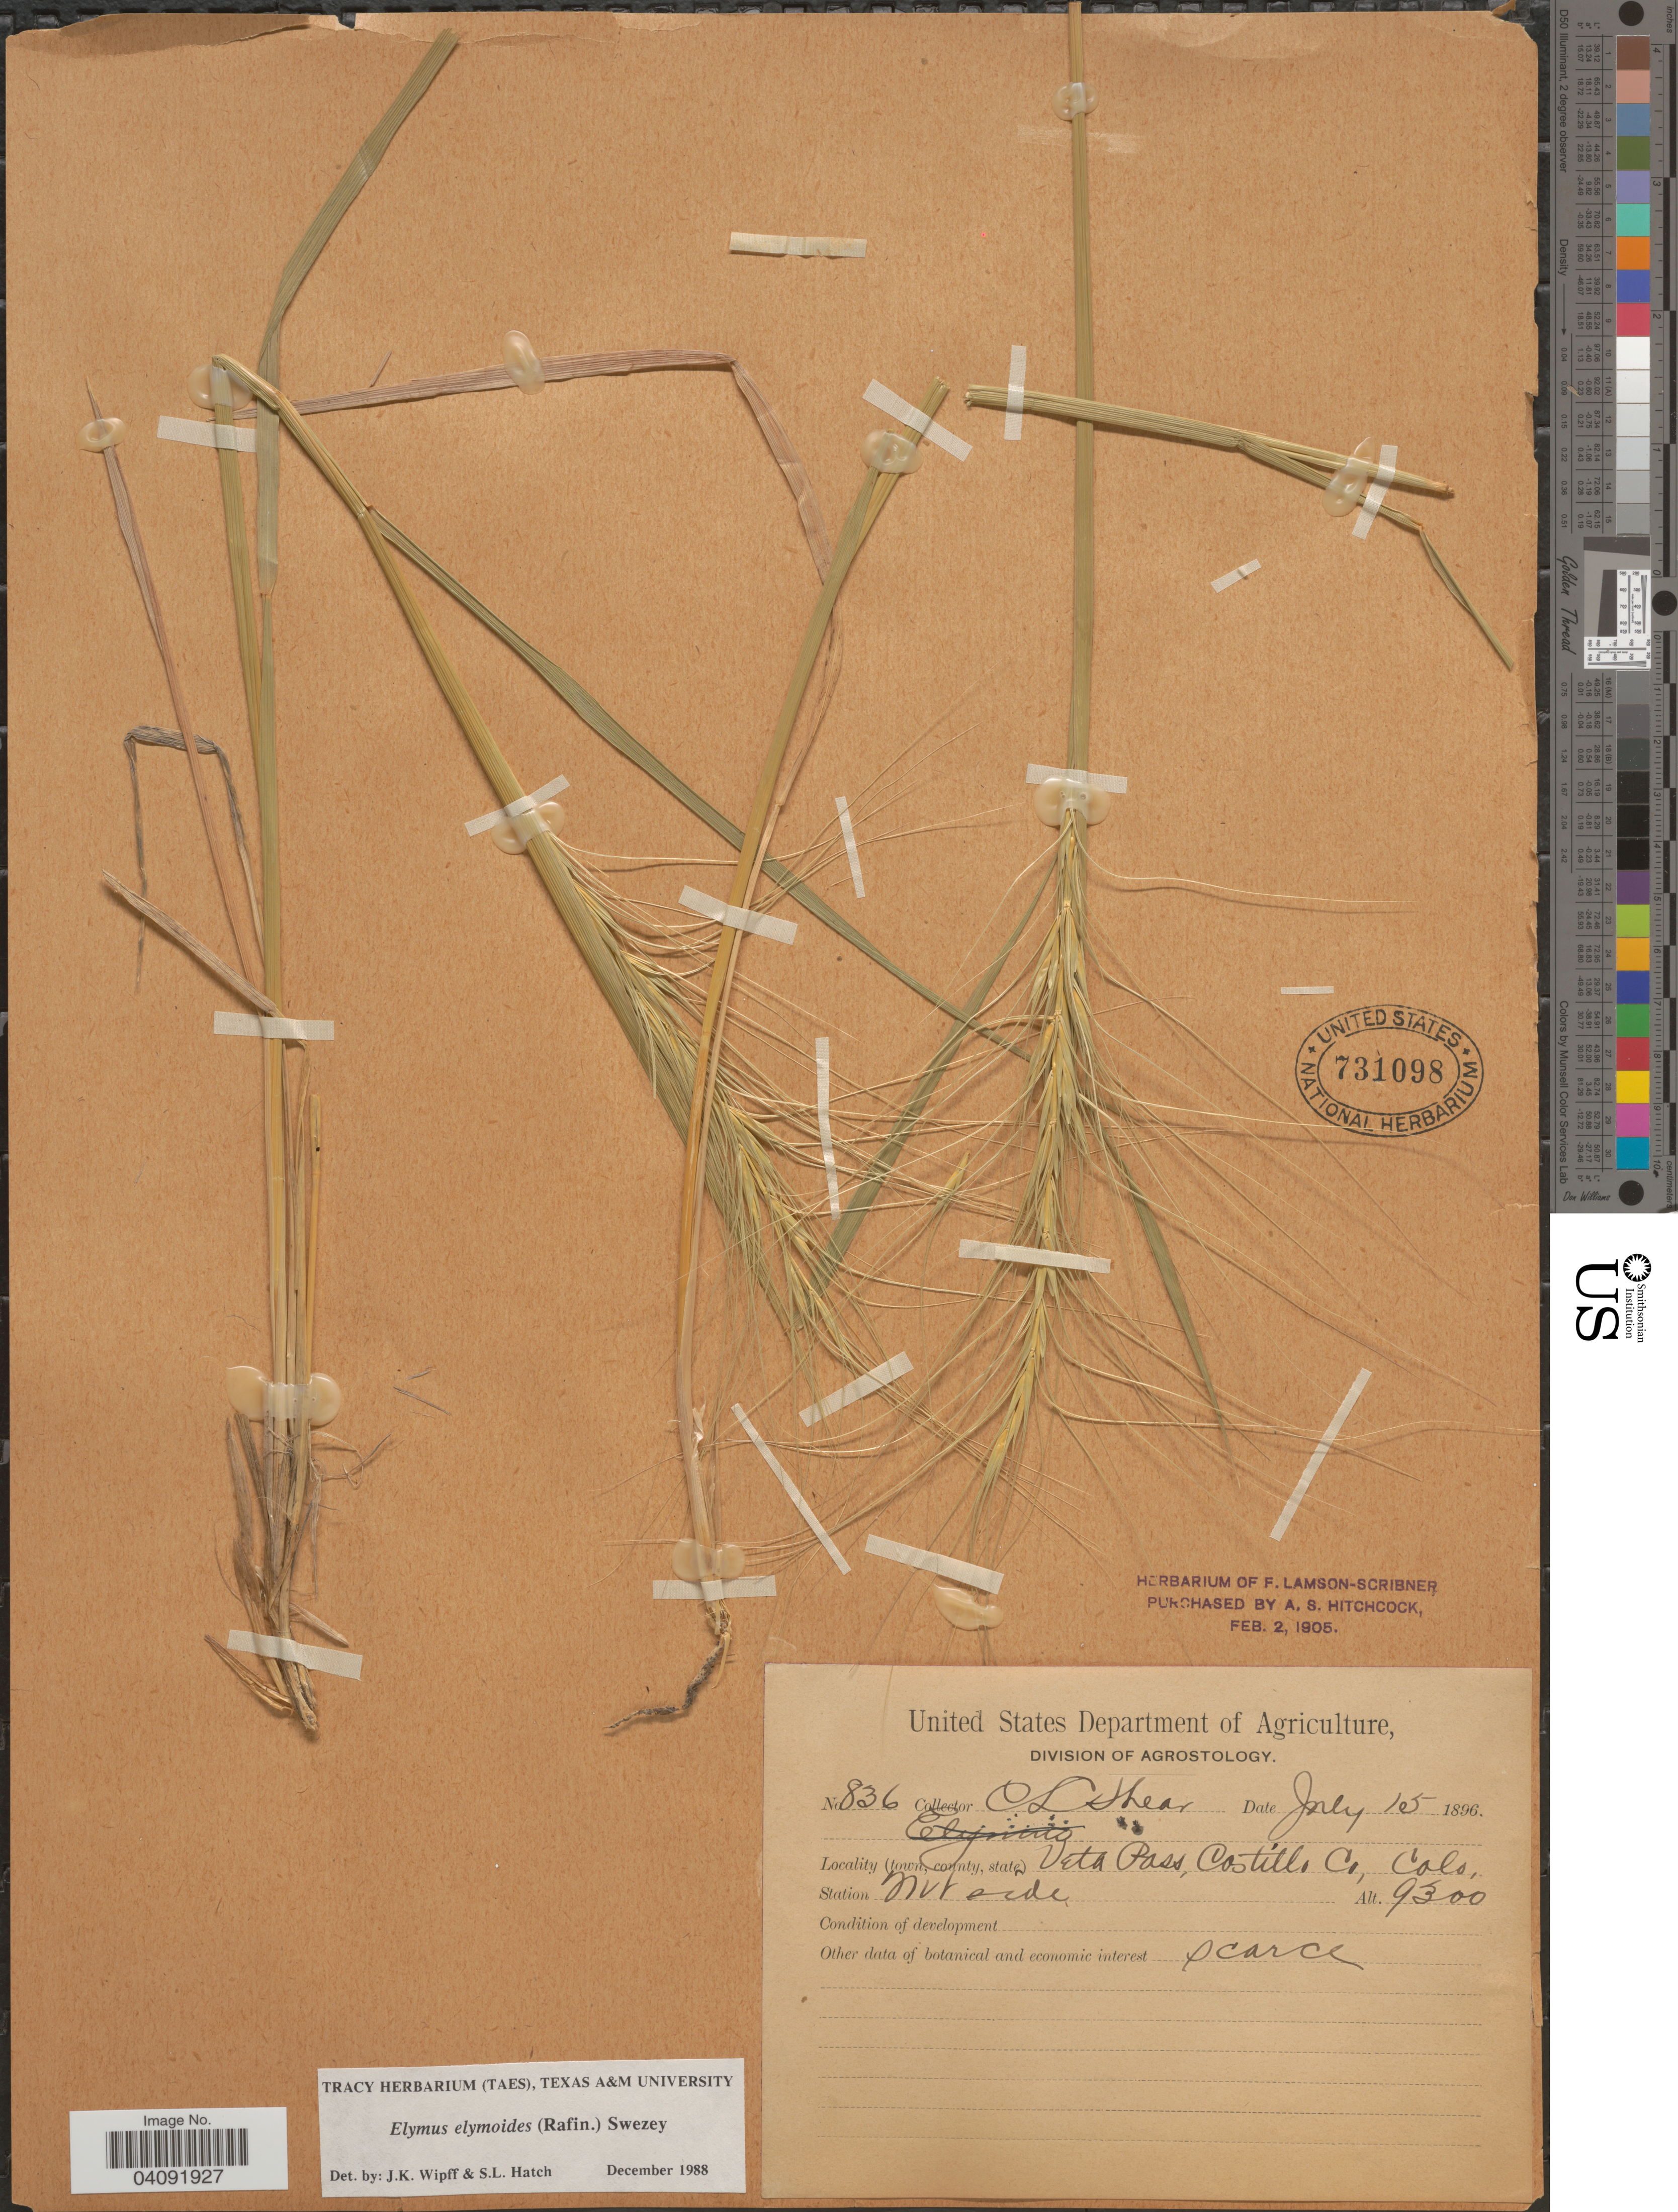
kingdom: Plantae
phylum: Tracheophyta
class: Liliopsida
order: Poales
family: Poaceae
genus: Elymus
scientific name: Elymus elymoides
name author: (Raf.) Swezey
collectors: C. L. Shear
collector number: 836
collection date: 1896-07-15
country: United States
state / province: Colorado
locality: Veta Pass, Costillo Co. Mt. side.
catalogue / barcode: US 731098